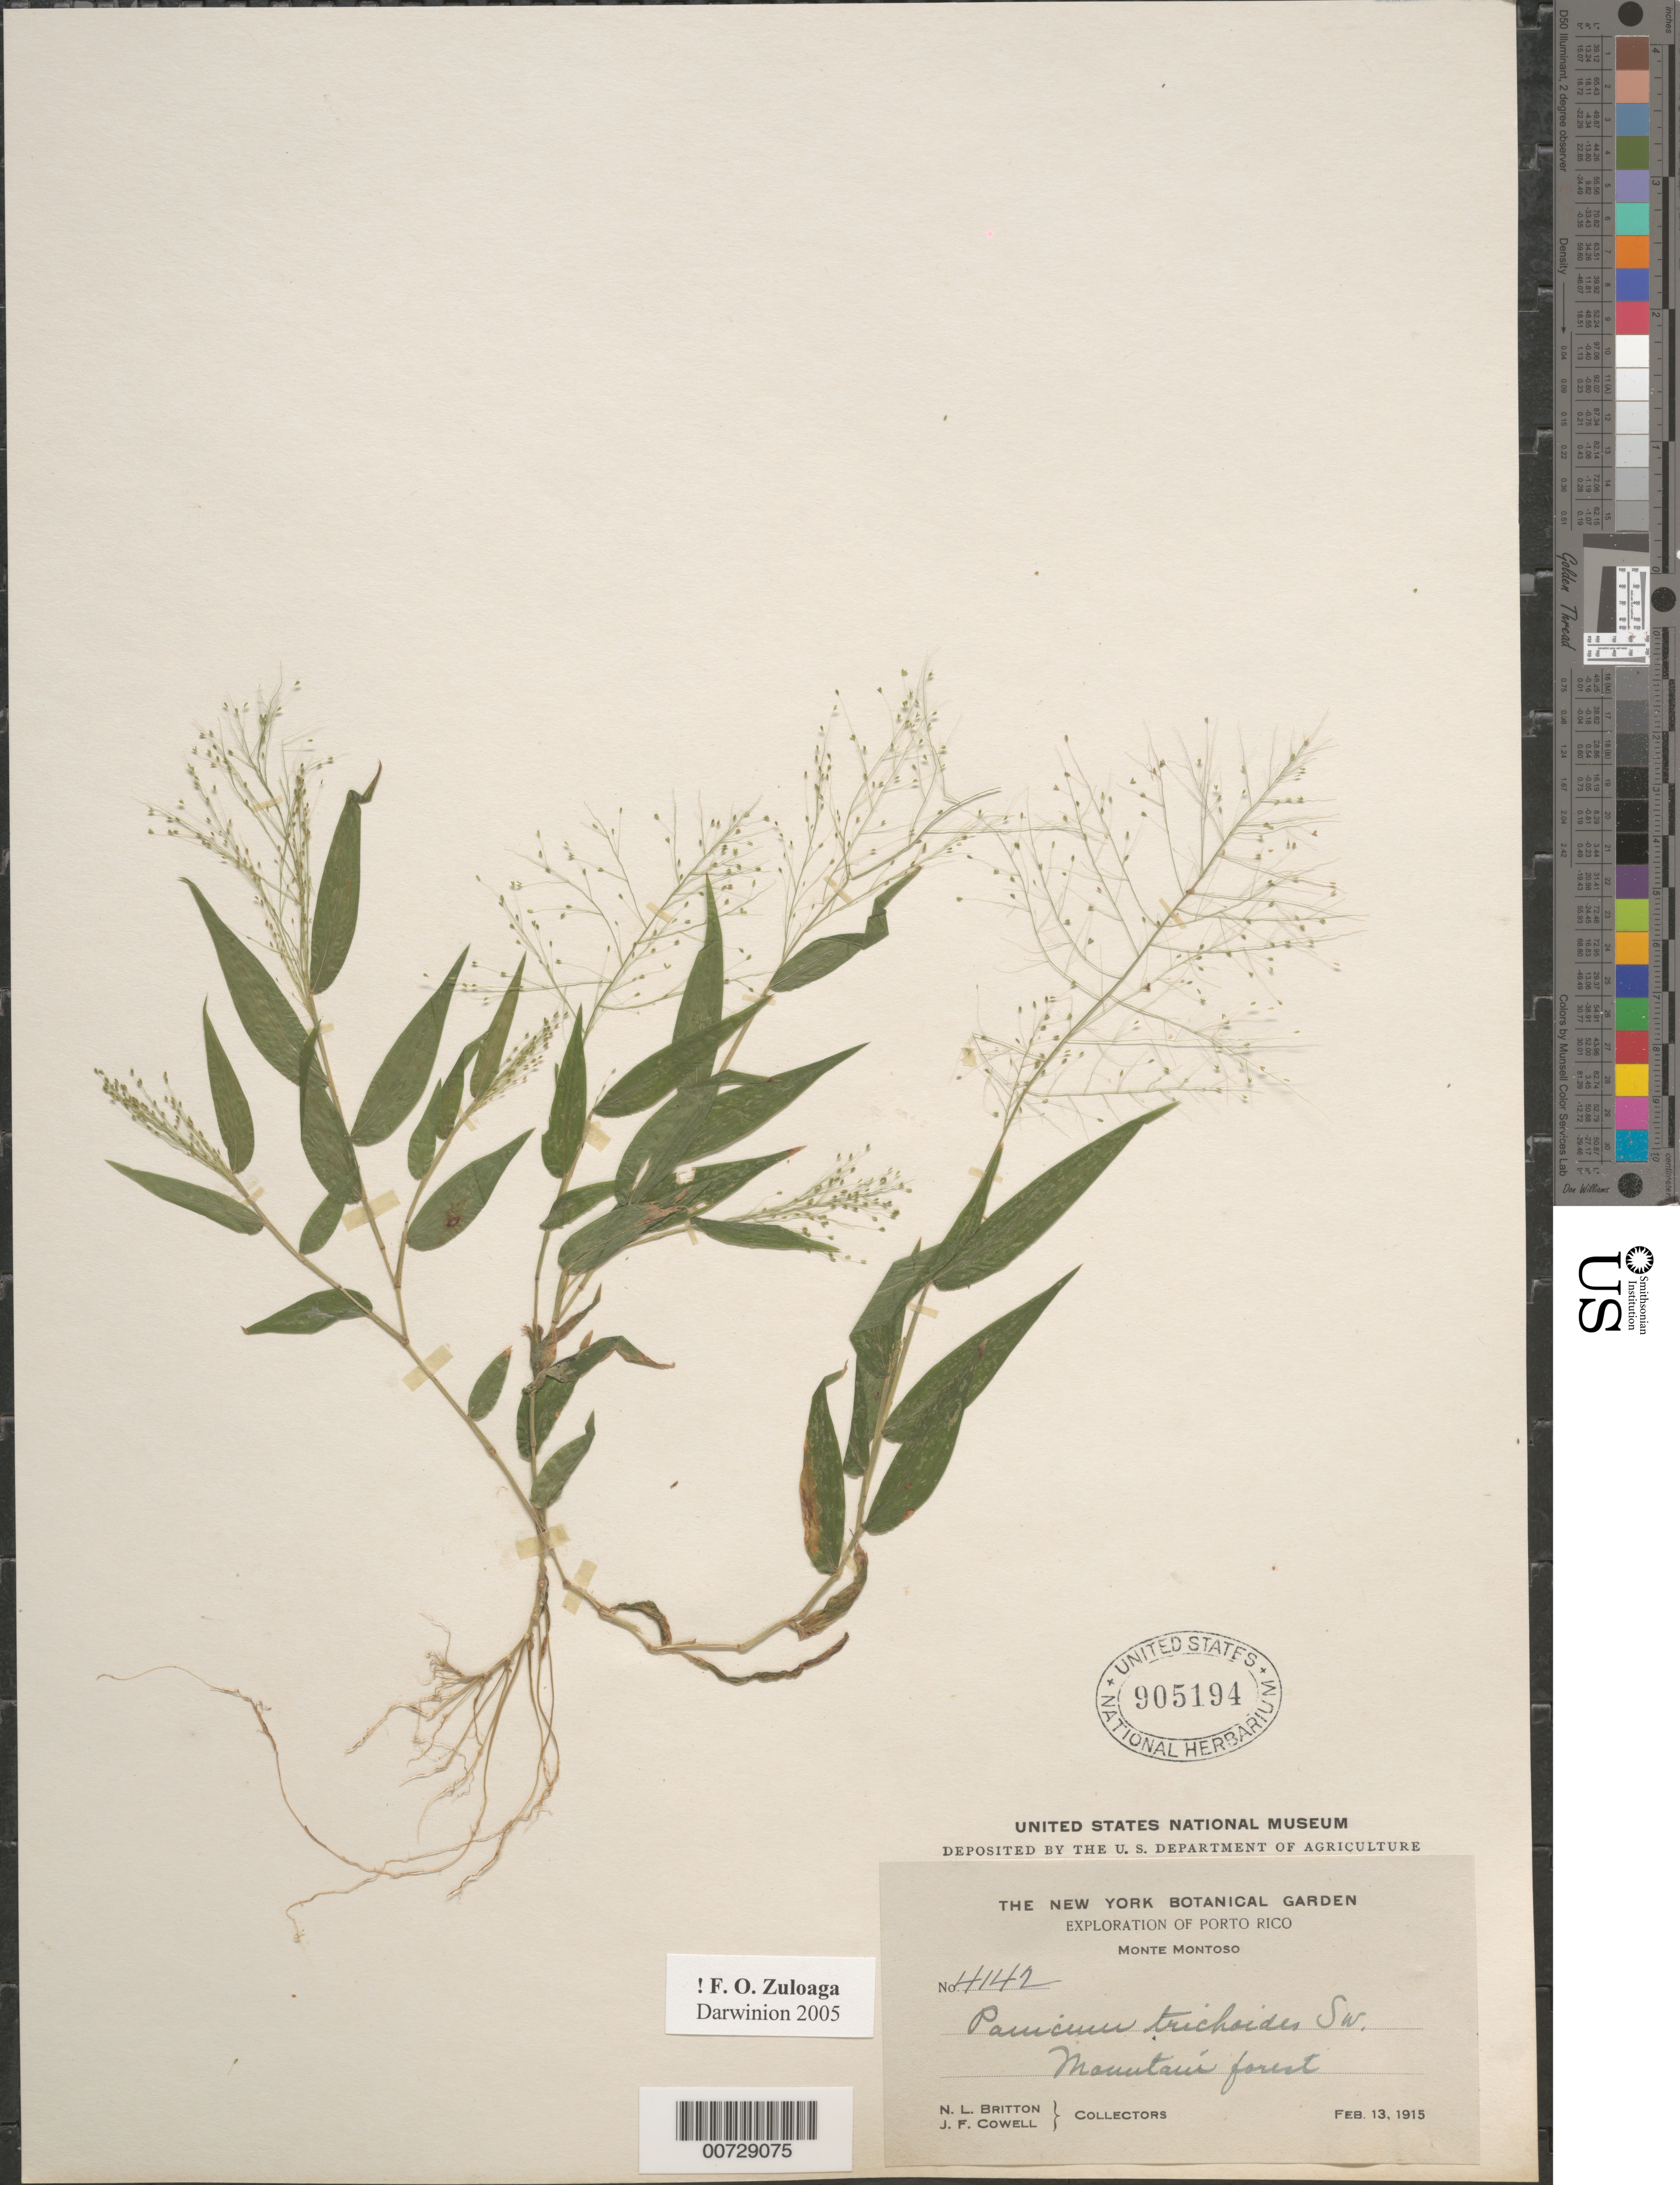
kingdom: Plantae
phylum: Tracheophyta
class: Liliopsida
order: Poales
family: Poaceae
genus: Panicum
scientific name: Panicum trichoides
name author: Sw.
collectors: N. Britton & J. F. Cowell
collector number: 4142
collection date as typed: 13 Feb 1915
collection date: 1915-02-13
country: Puerto Rico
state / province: Maricao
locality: Monte Montoso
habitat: Mountain forest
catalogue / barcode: US 905194